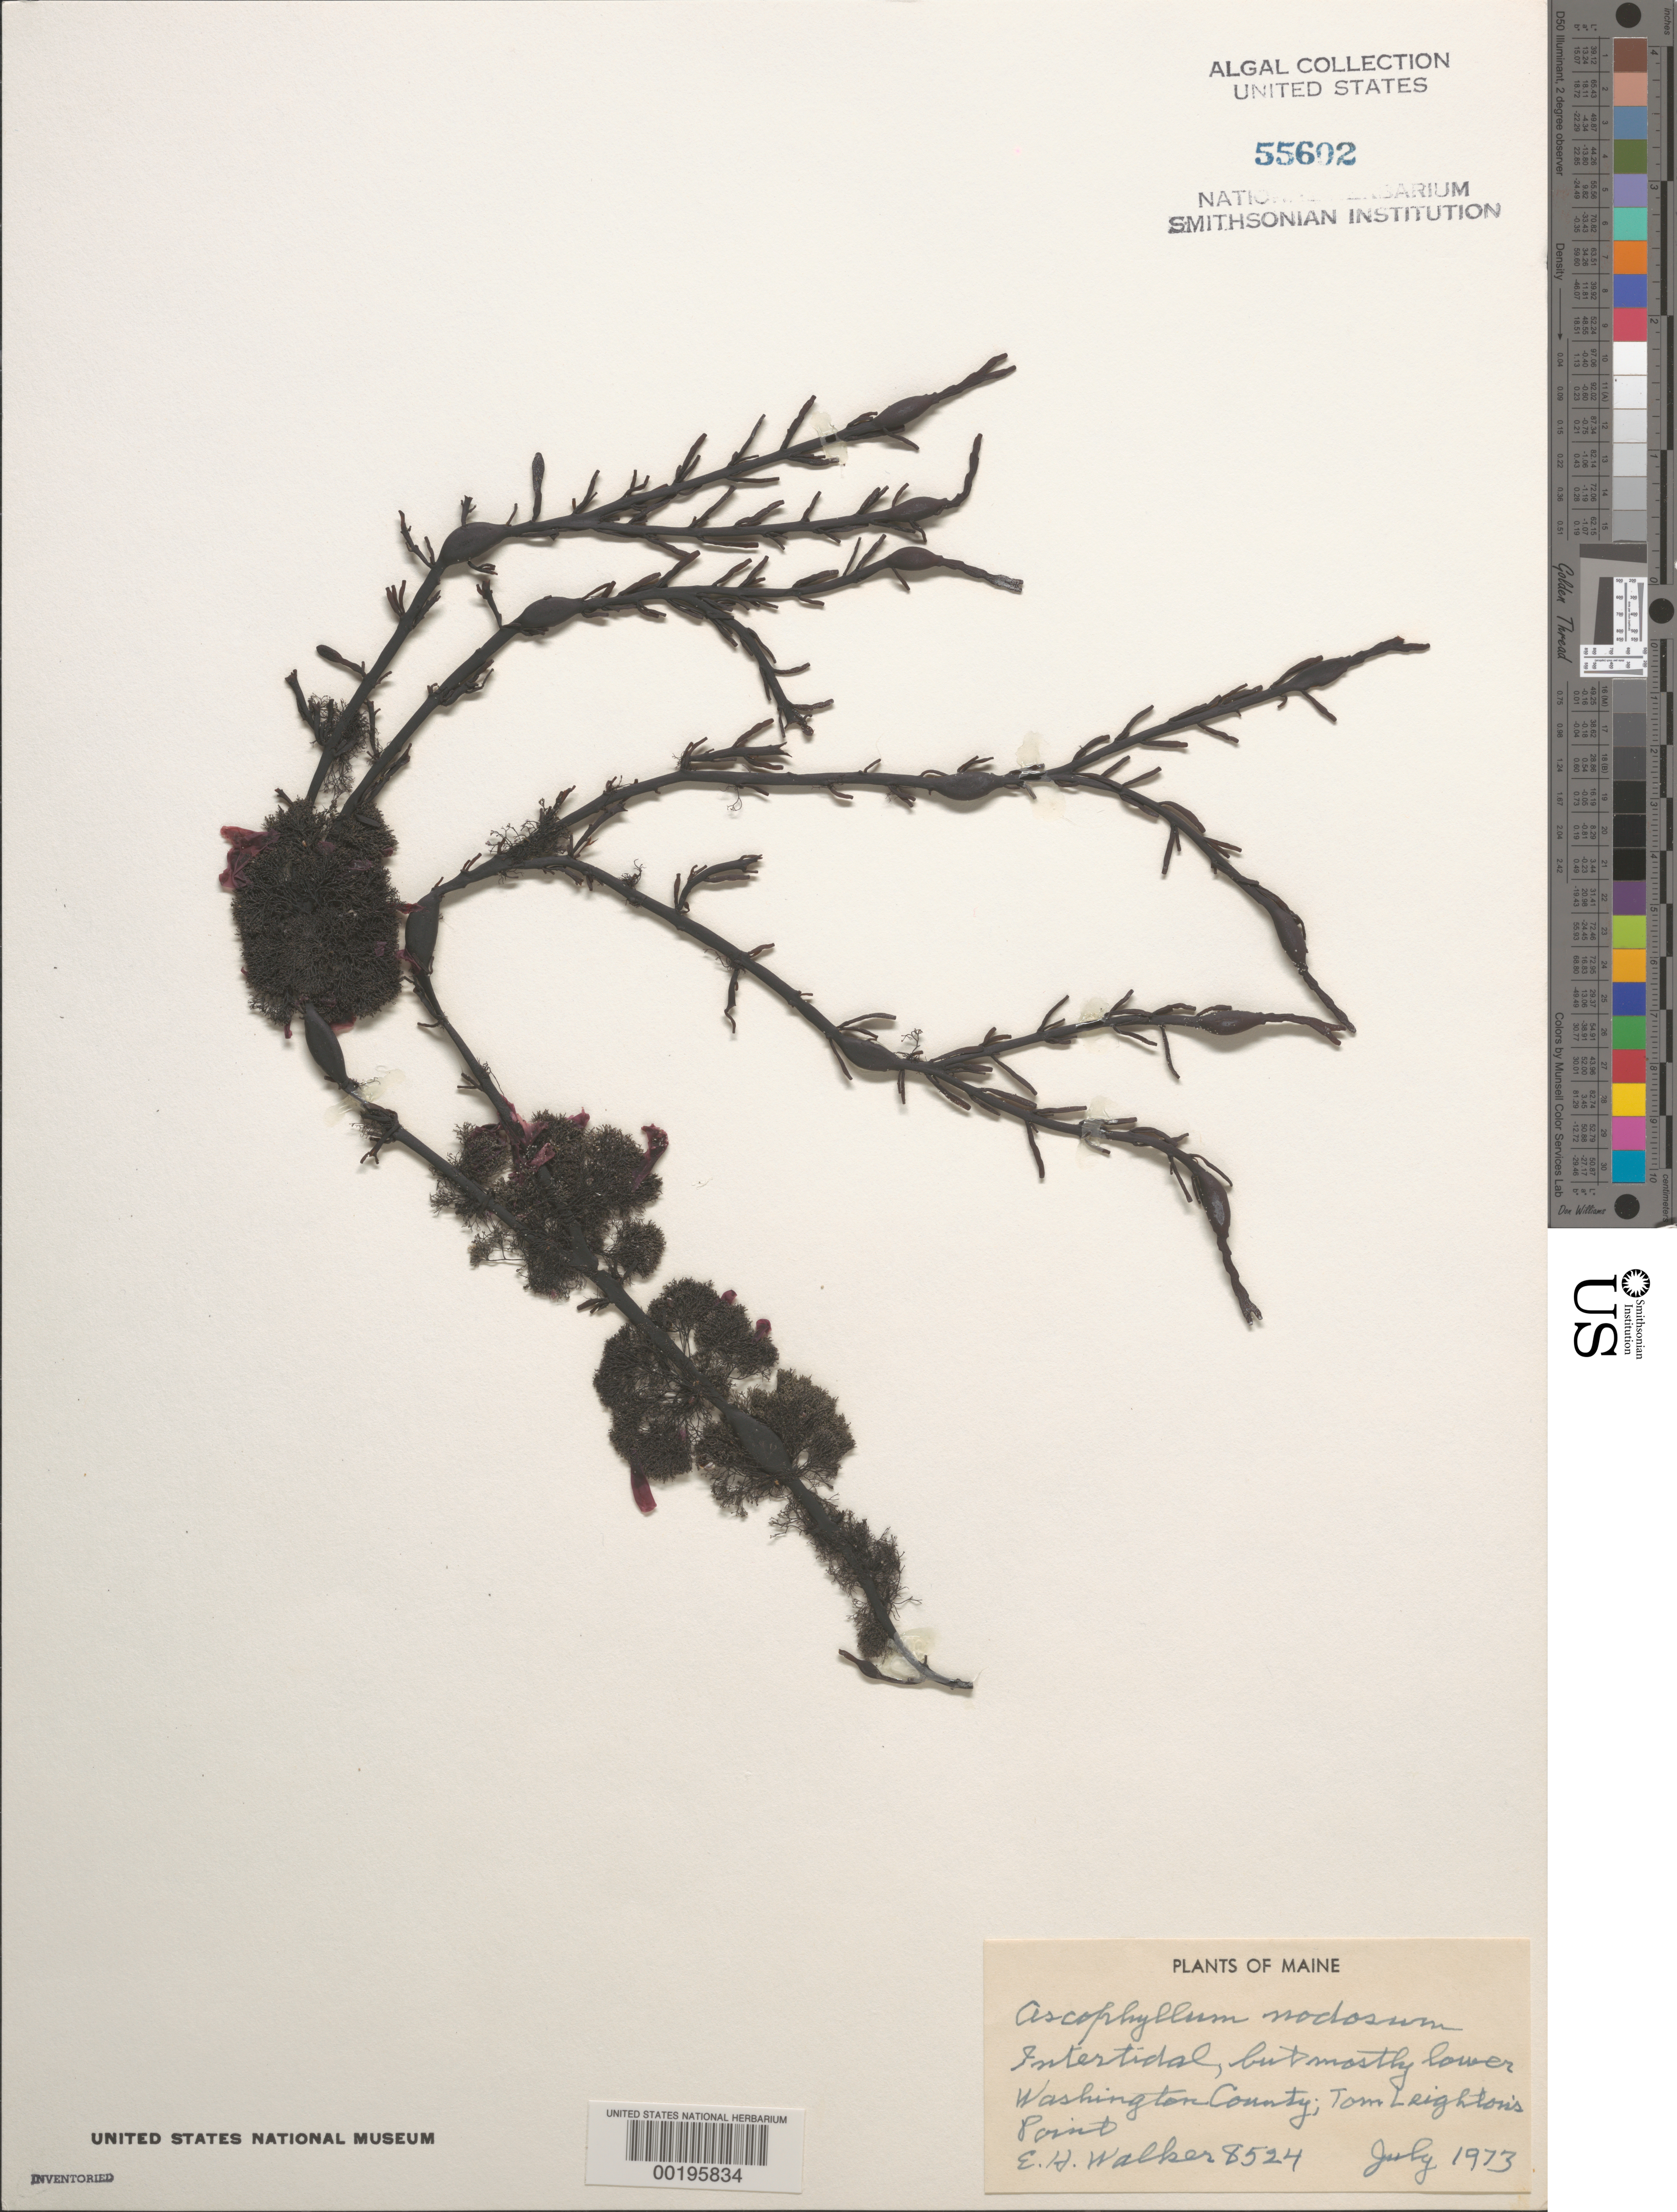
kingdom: Chromista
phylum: Ochrophyta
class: Phaeophyceae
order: Fucales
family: Fucaceae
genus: Ascophyllum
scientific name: Ascophyllum nodosum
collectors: E. H. Walker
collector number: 8524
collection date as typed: Jul 1973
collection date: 1973-07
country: United States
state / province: Maine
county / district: Washington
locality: Tom Leighton's Point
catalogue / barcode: US 55602